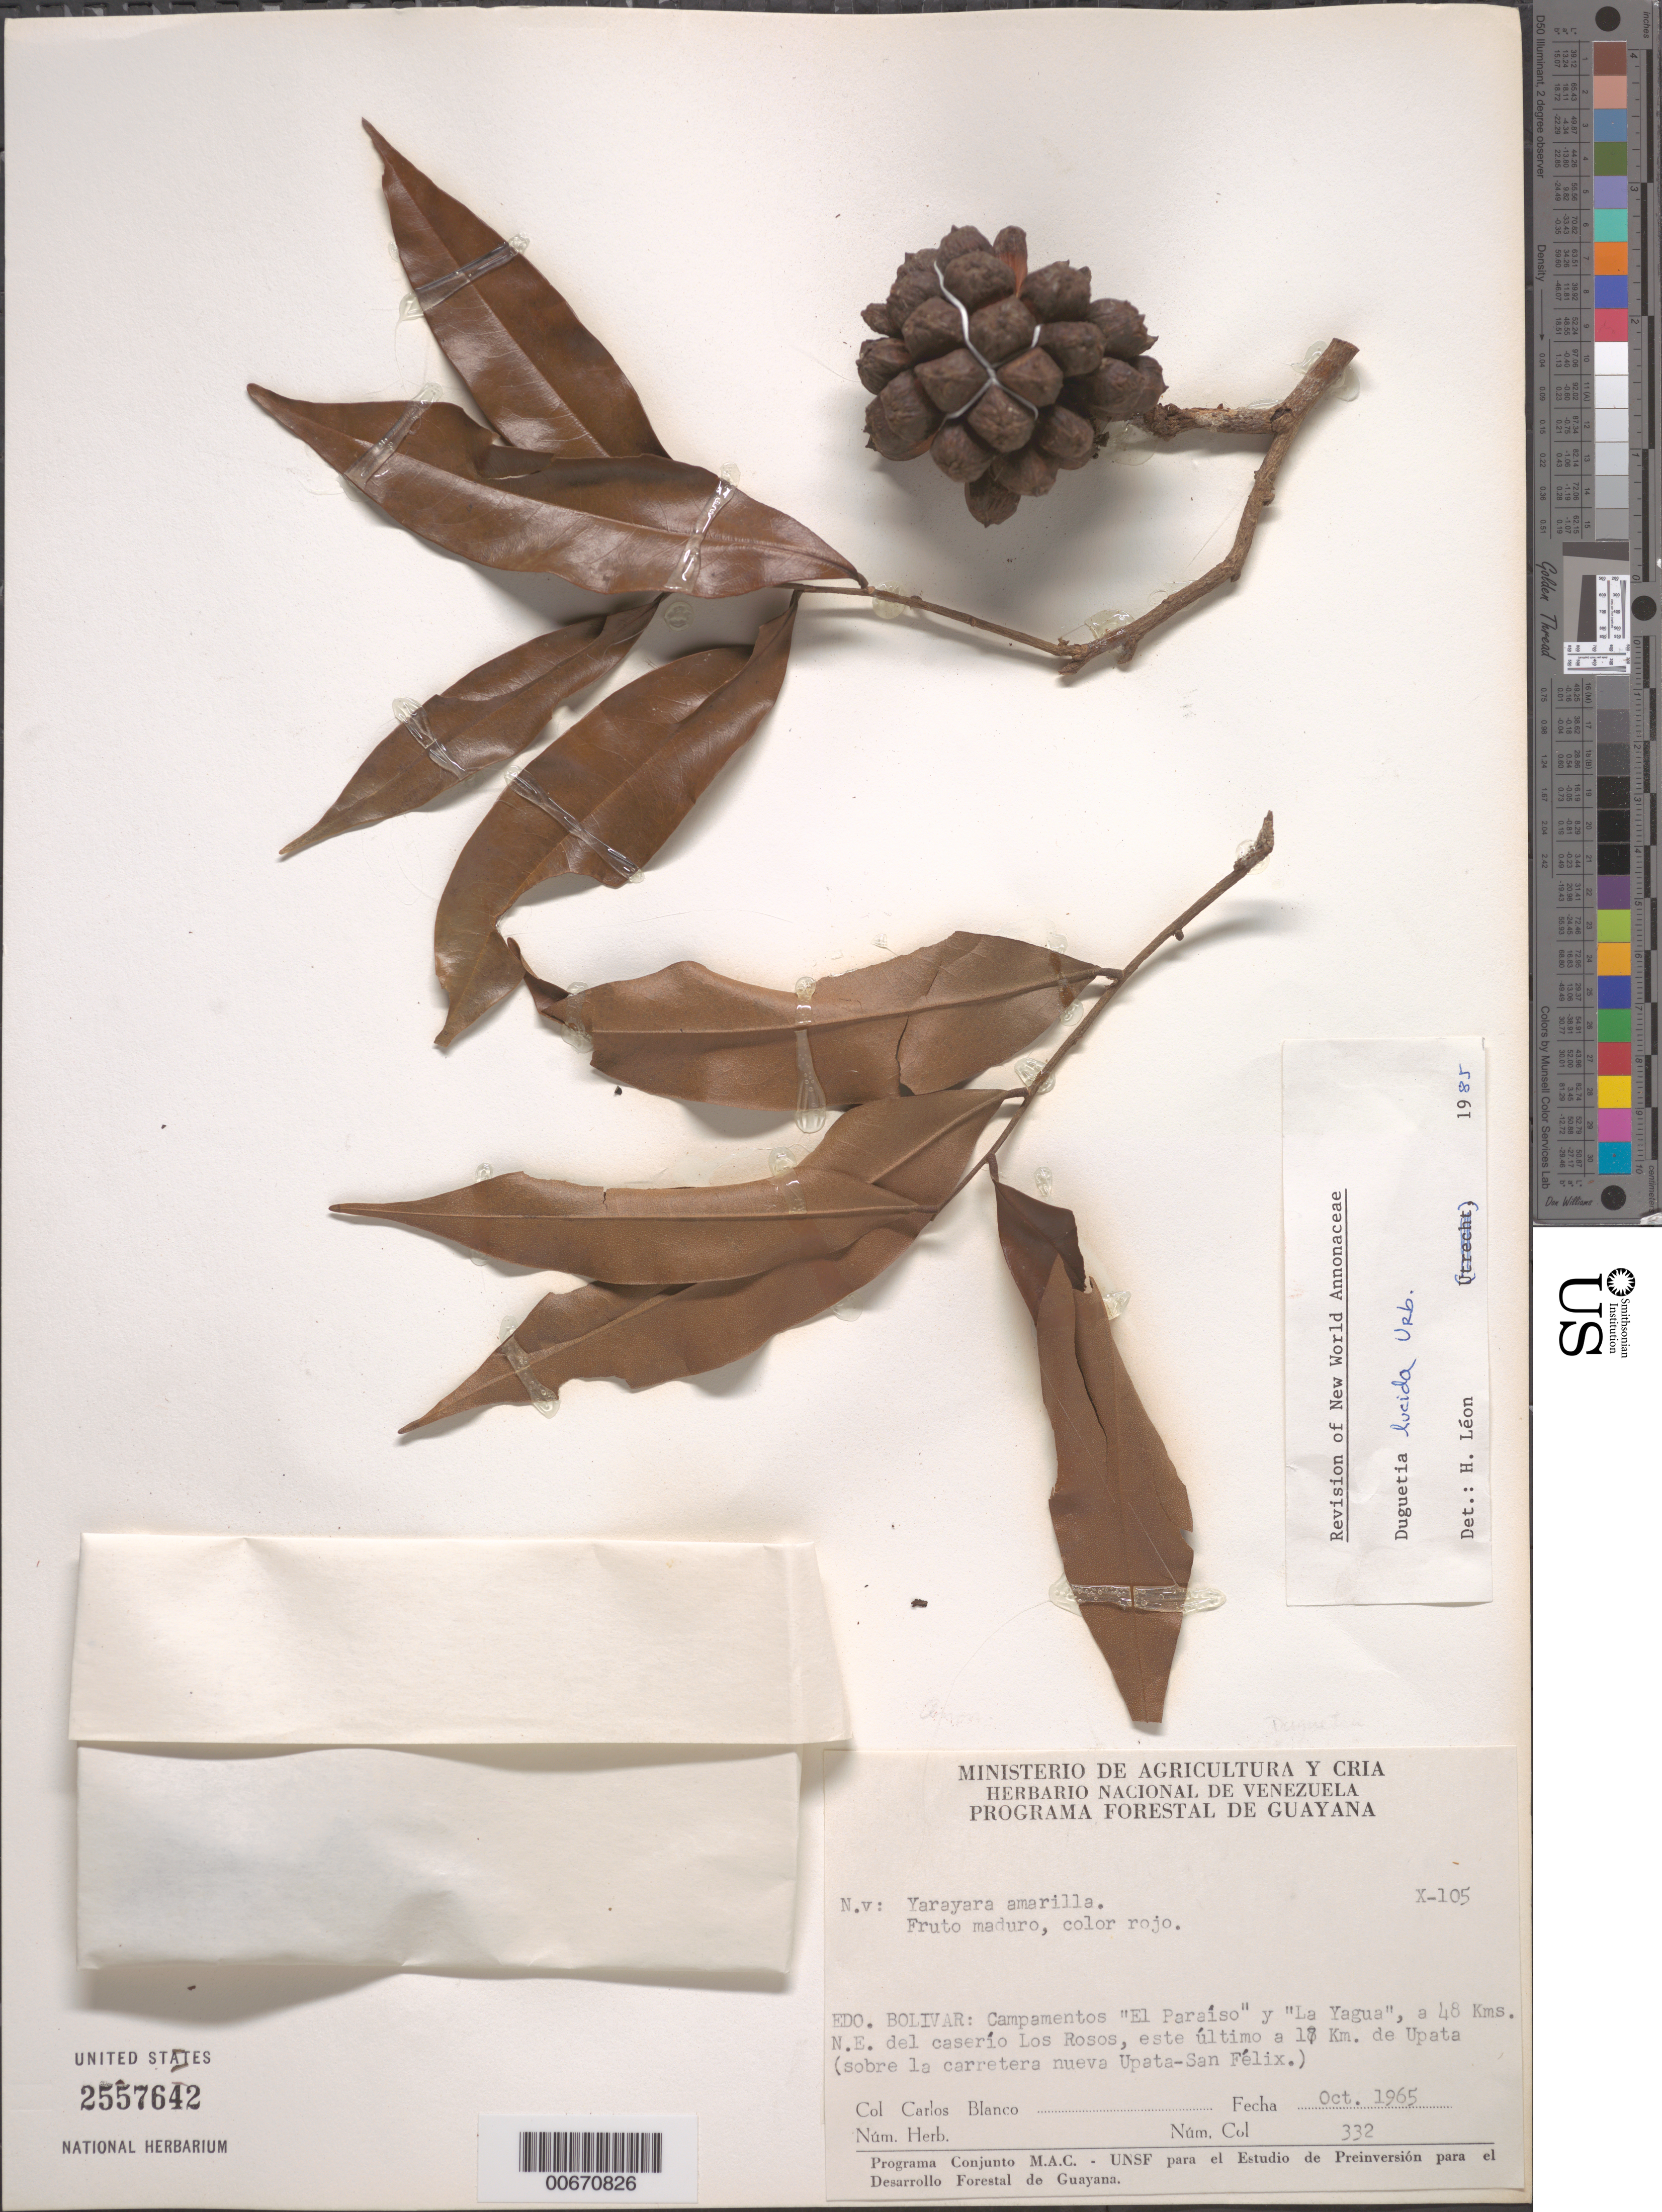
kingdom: Plantae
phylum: Tracheophyta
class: Magnoliopsida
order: Magnoliales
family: Annonaceae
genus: Duguetia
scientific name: Duguetia lucida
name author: Urb.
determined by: Leon, H.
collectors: C. A. Blanco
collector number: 332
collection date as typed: Oct-65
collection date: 1965-10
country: Venezuela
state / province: Bolívar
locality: Campamentos "El Paraiso" y "La Yagua", 48 km NE del caserío Los Rosos, 17 km E de Upata (sobre la carretera nueva Upata-San Felix)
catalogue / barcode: US 2557642